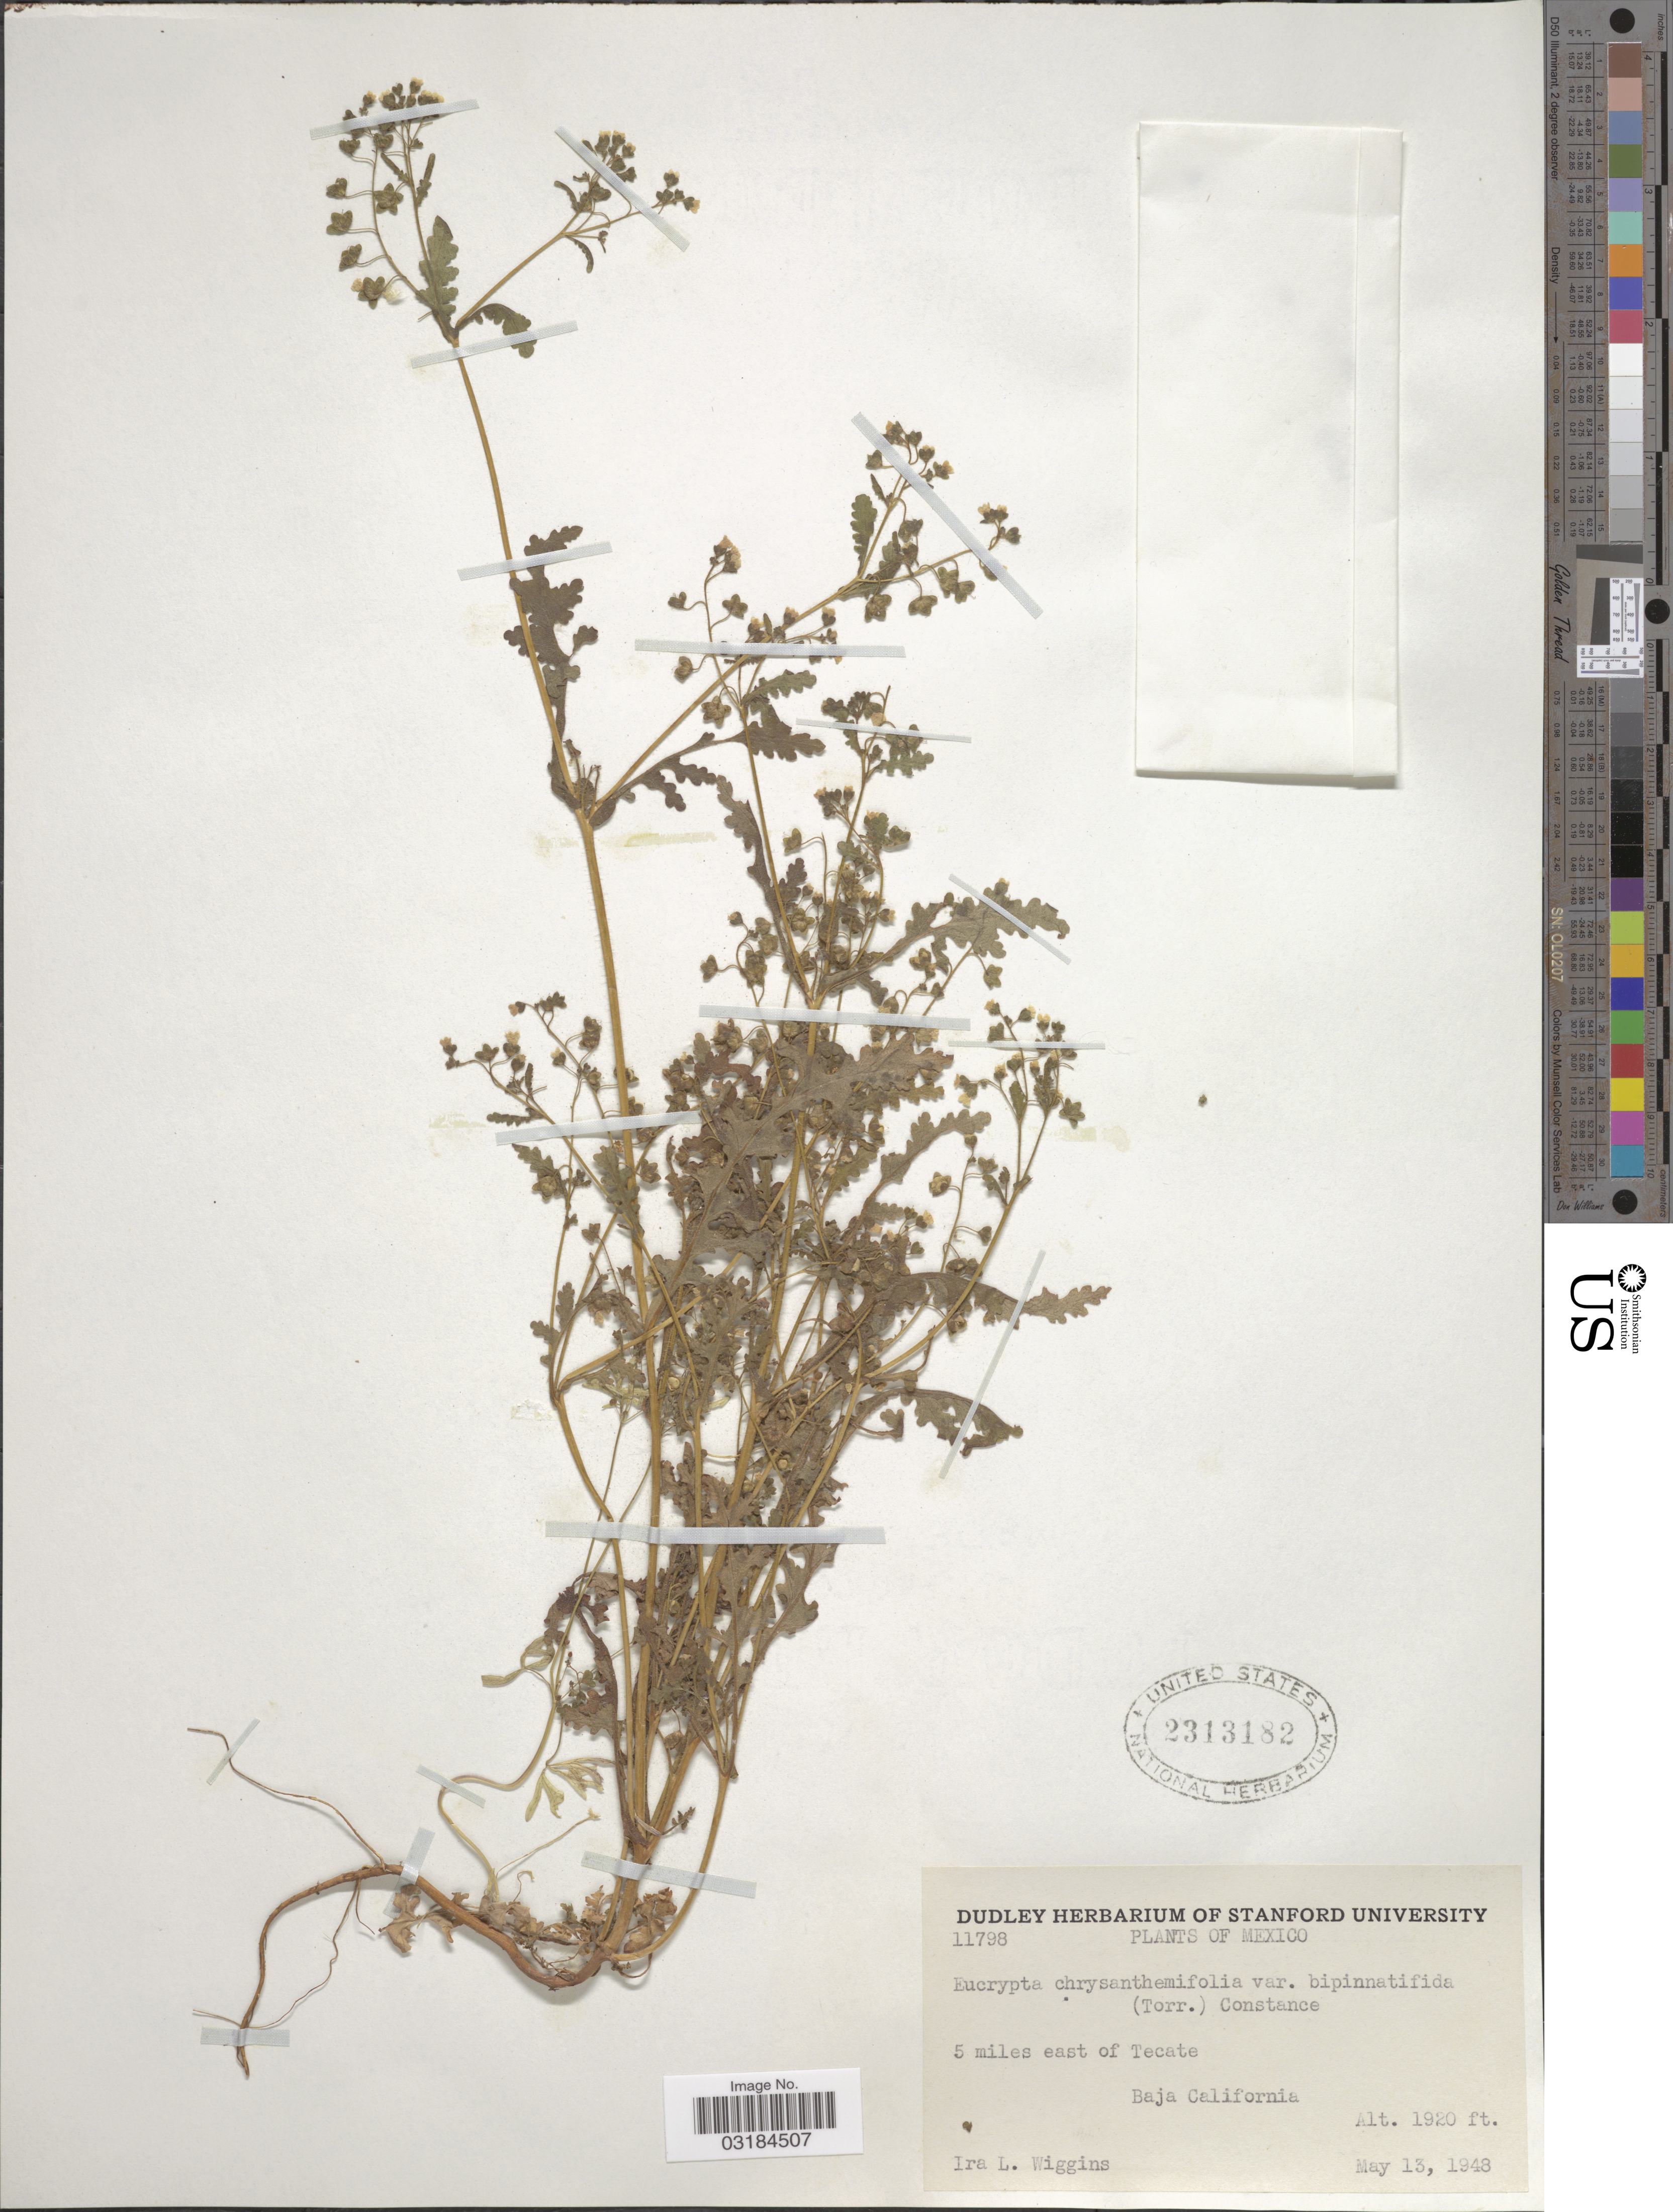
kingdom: Plantae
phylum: Tracheophyta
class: Magnoliopsida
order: Boraginales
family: Hydrophyllaceae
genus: Eucrypta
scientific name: Eucrypta chrysanthemifolia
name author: (Benth.) Greene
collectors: I. L. Wiggins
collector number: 11798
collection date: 1948-05-13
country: Mexico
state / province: Baja California Norte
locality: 5 miles east of Tecate.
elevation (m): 585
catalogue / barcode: US 2313182